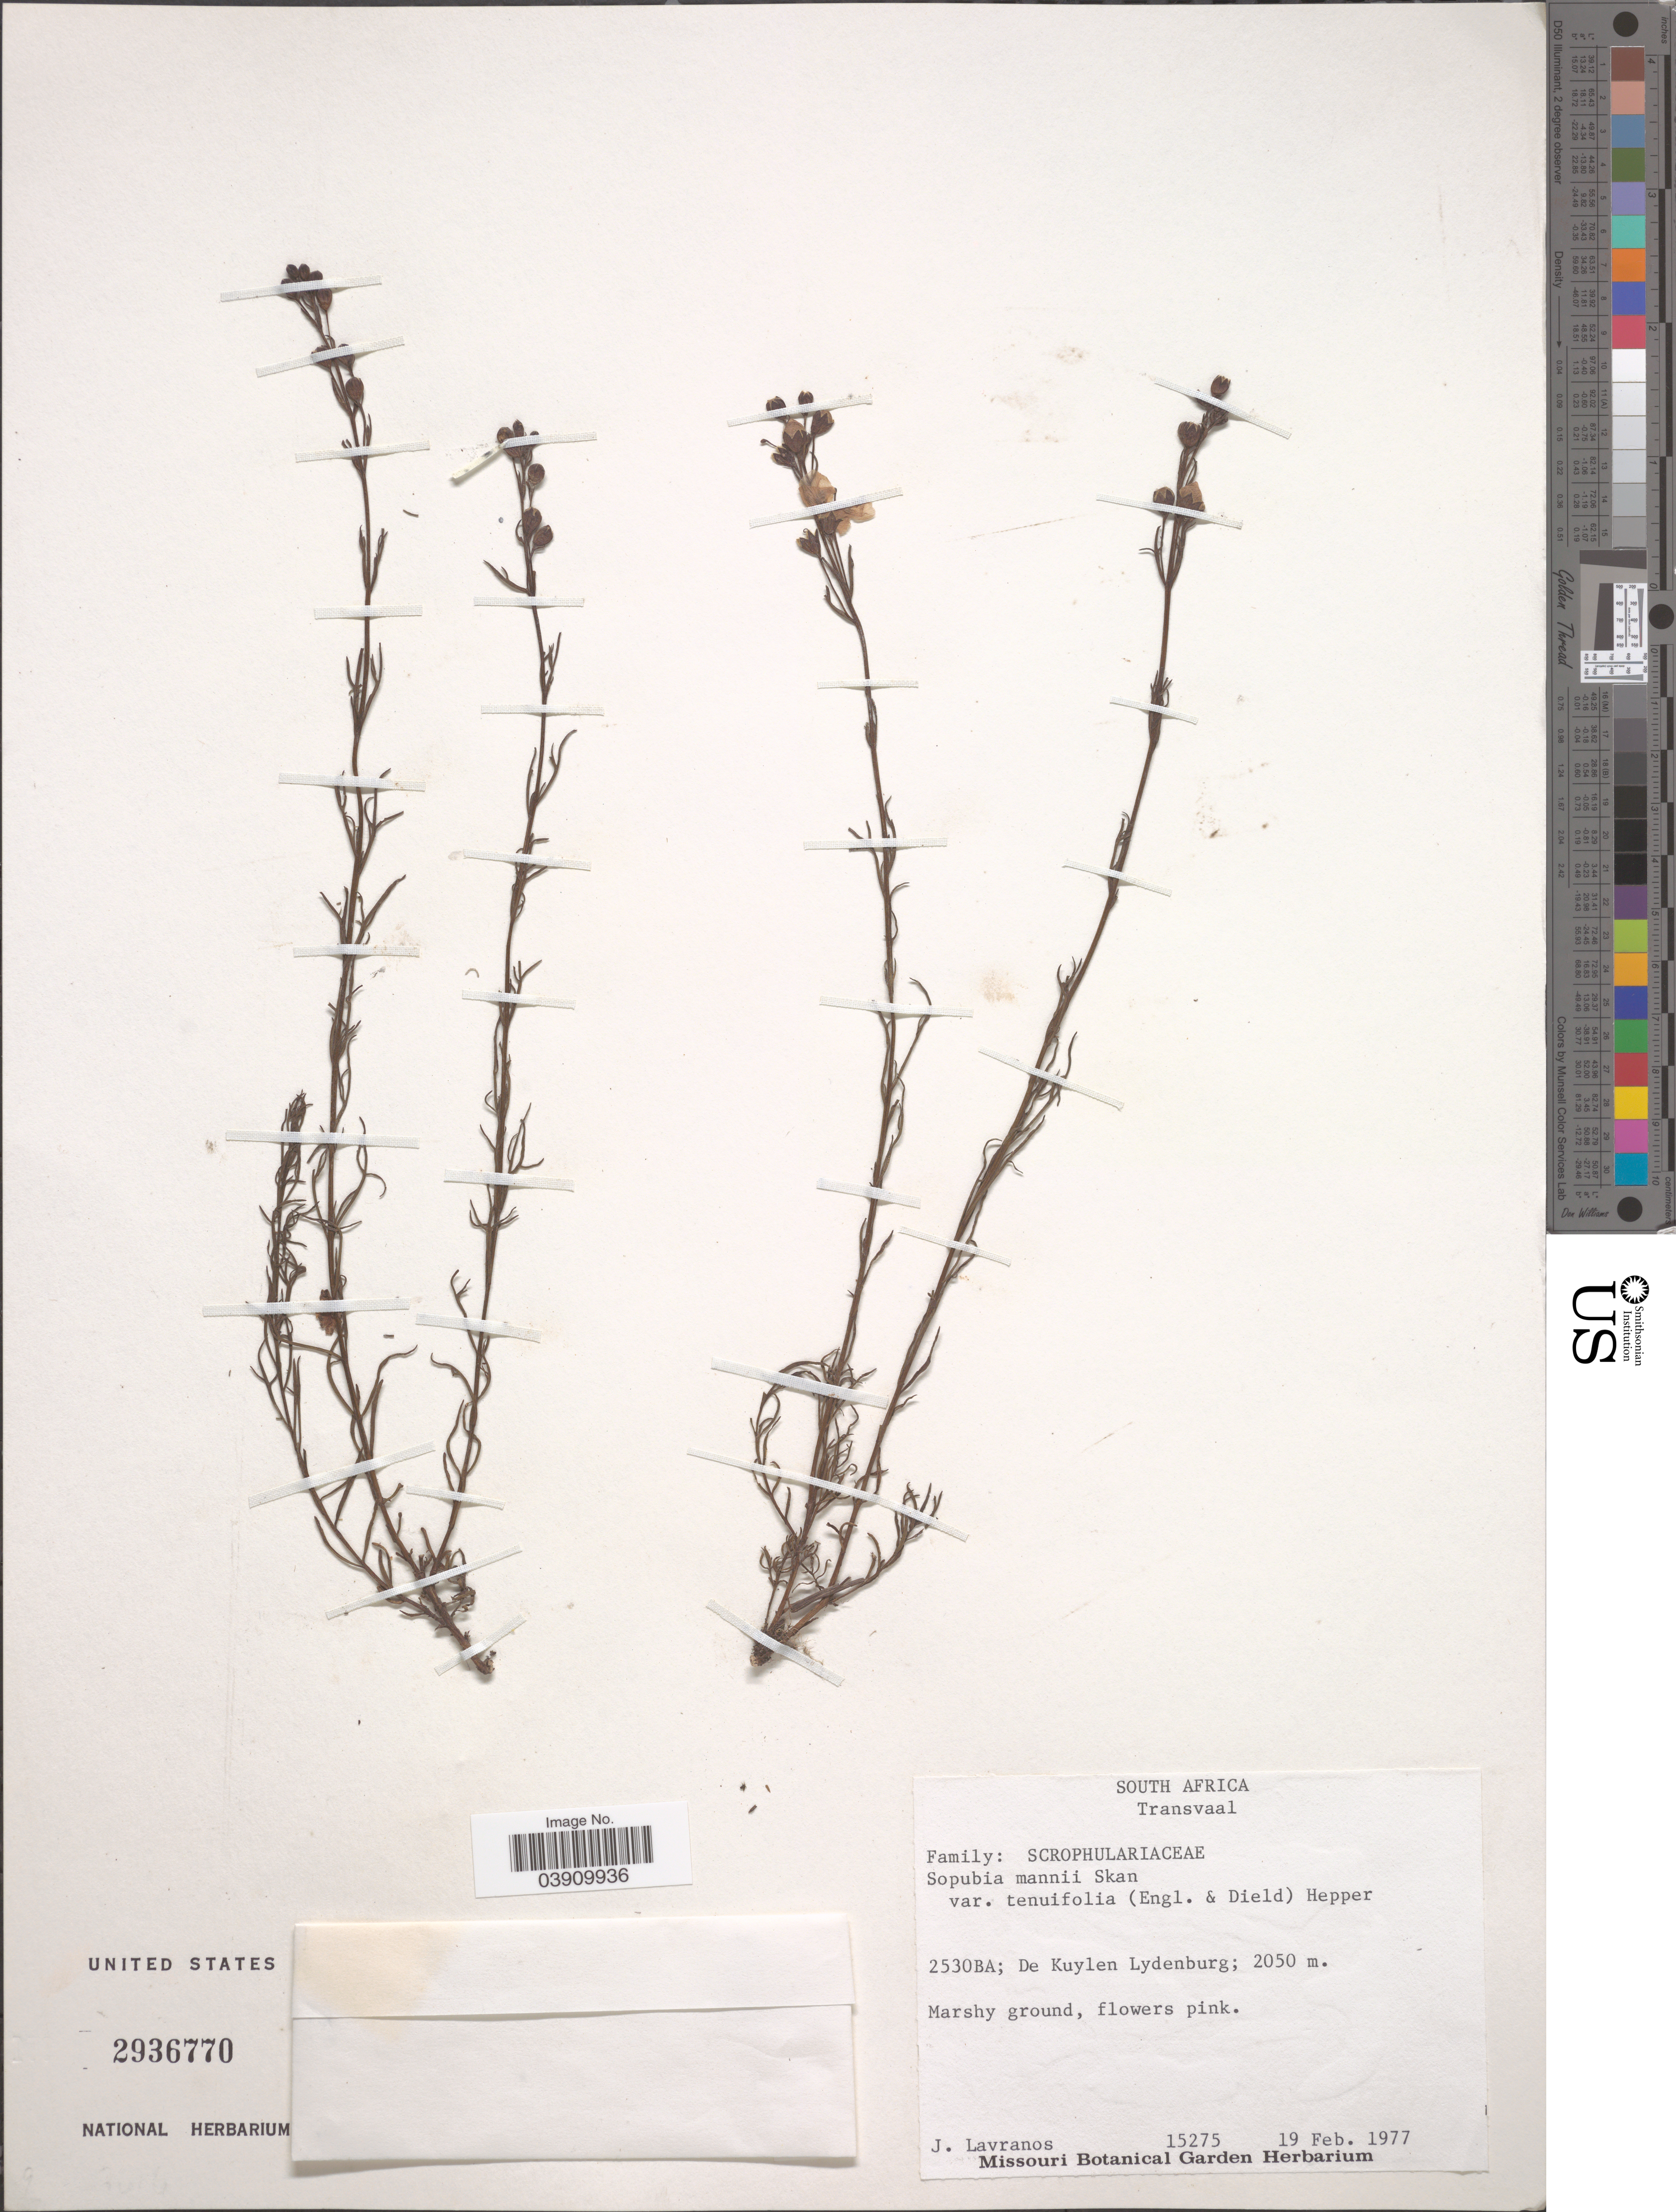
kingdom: Plantae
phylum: Tracheophyta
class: Magnoliopsida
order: Lamiales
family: Orobanchaceae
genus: Sopubia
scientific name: Sopubia mannii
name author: Skan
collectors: J. Lavranos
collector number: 15275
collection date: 1977-02-19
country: South Africa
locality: Transvaal. 2530BA; De Kuylen Lydenburg.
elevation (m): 2050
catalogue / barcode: US 2936770